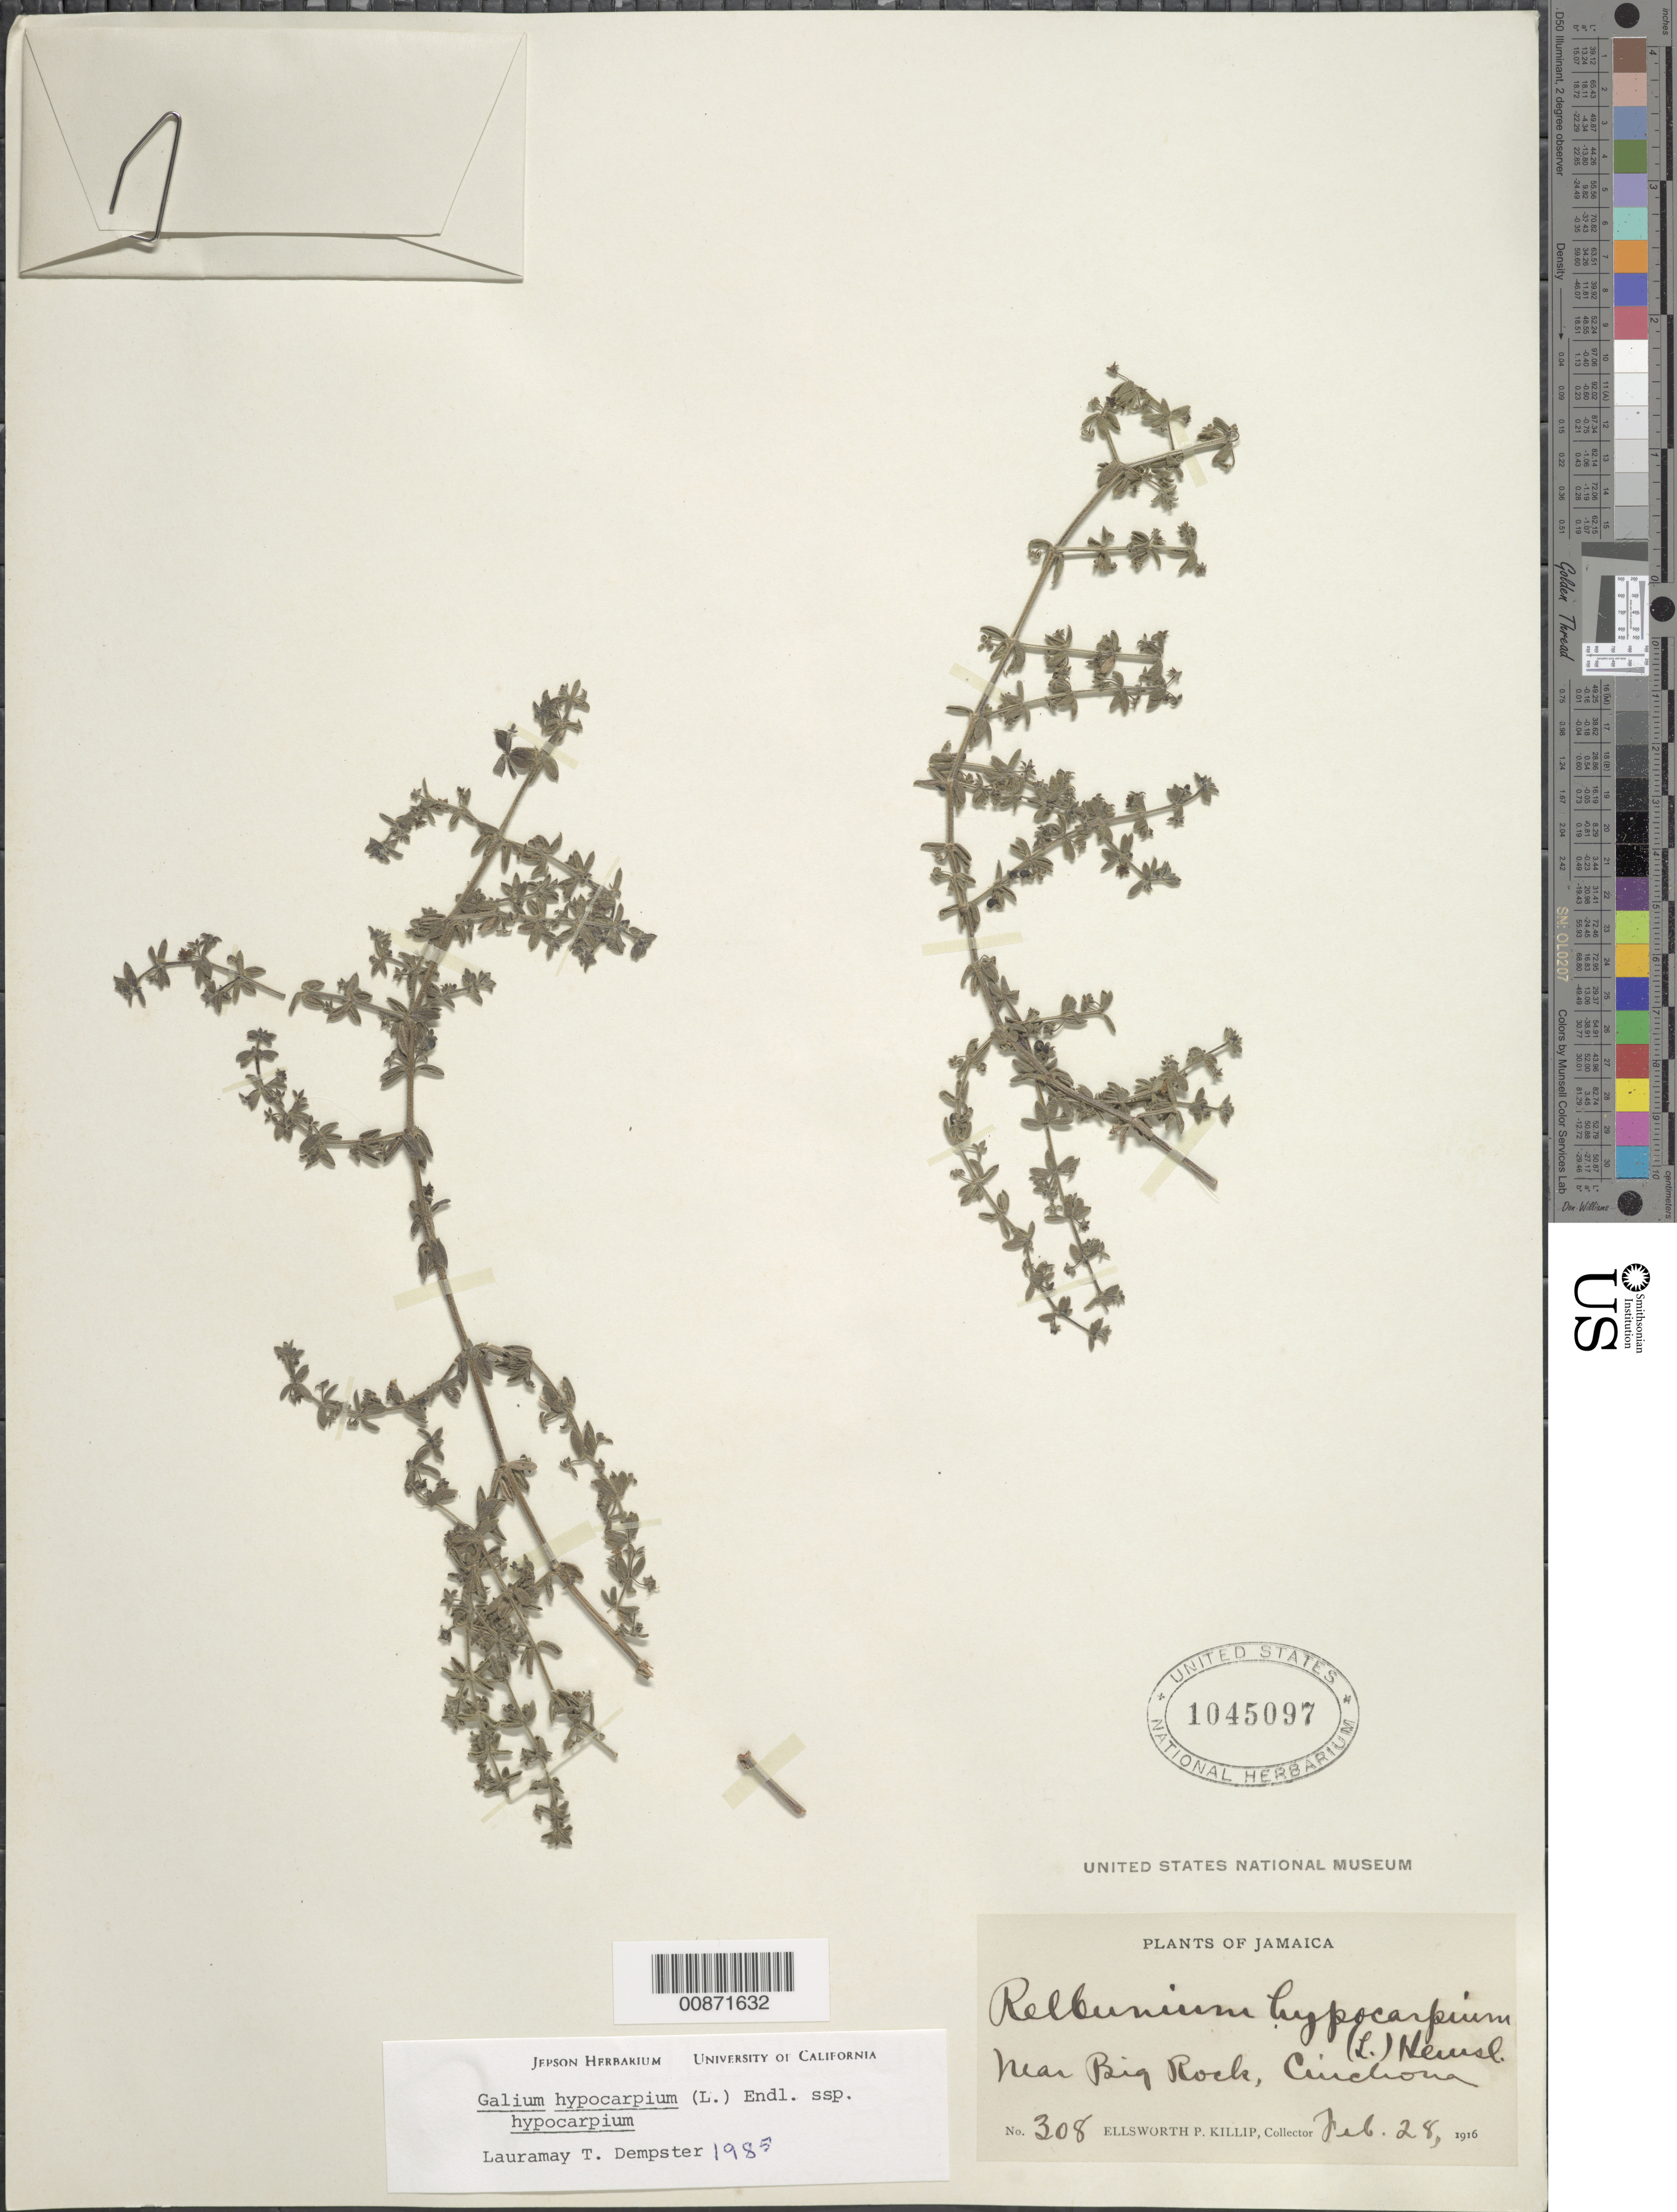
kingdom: Plantae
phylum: Tracheophyta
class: Magnoliopsida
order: Gentianales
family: Rubiaceae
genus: Galium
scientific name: Galium hypocarpium subsp. hypocarpium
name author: (L.) Endl. ex Griseb.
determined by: Dempster, L. T.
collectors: E. P. Killip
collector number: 308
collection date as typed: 28 Feb 1916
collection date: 1916-02-28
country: Jamaica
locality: Near Big Rock, Cinchona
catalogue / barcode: US 1045097